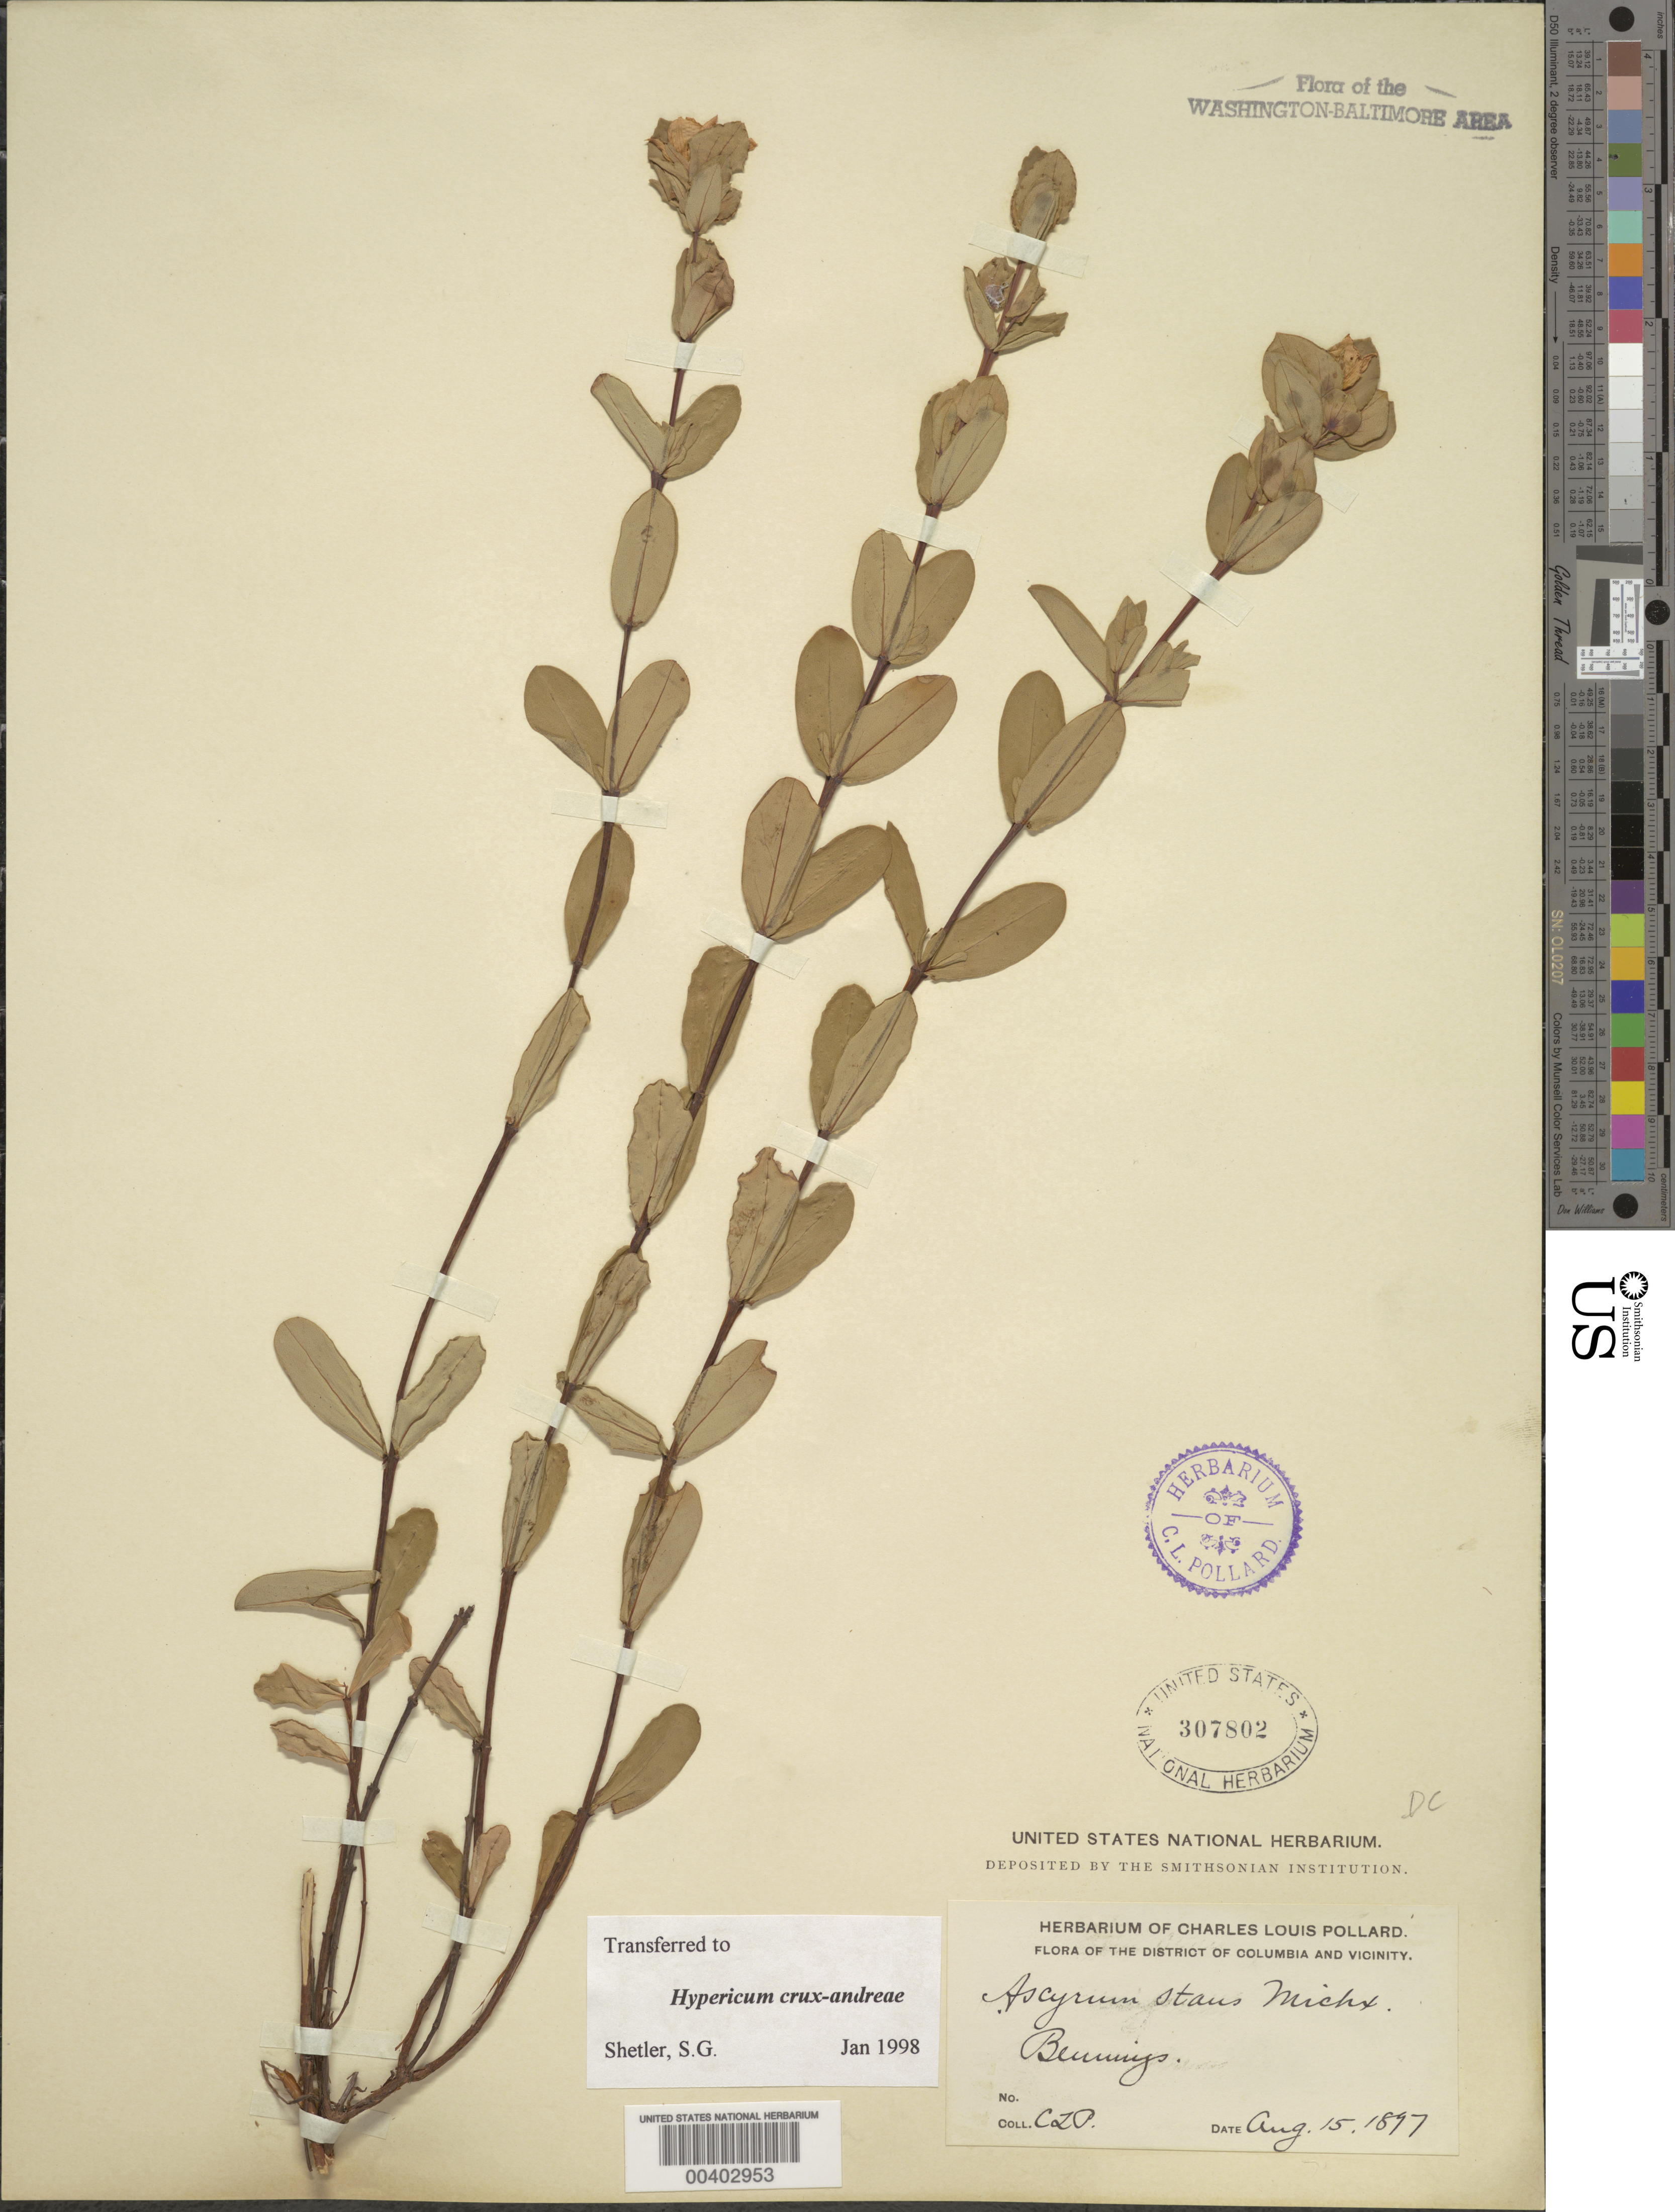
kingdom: Plantae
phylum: Tracheophyta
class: Magnoliopsida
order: Malpighiales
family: Hypericaceae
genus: Hypericum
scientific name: Hypericum crux-andreae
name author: (L.) Crantz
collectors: C. L. Pollard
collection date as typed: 15 Aug 1897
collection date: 1897-08-15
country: United States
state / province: District of Columbia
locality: Bennings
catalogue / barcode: US 307802